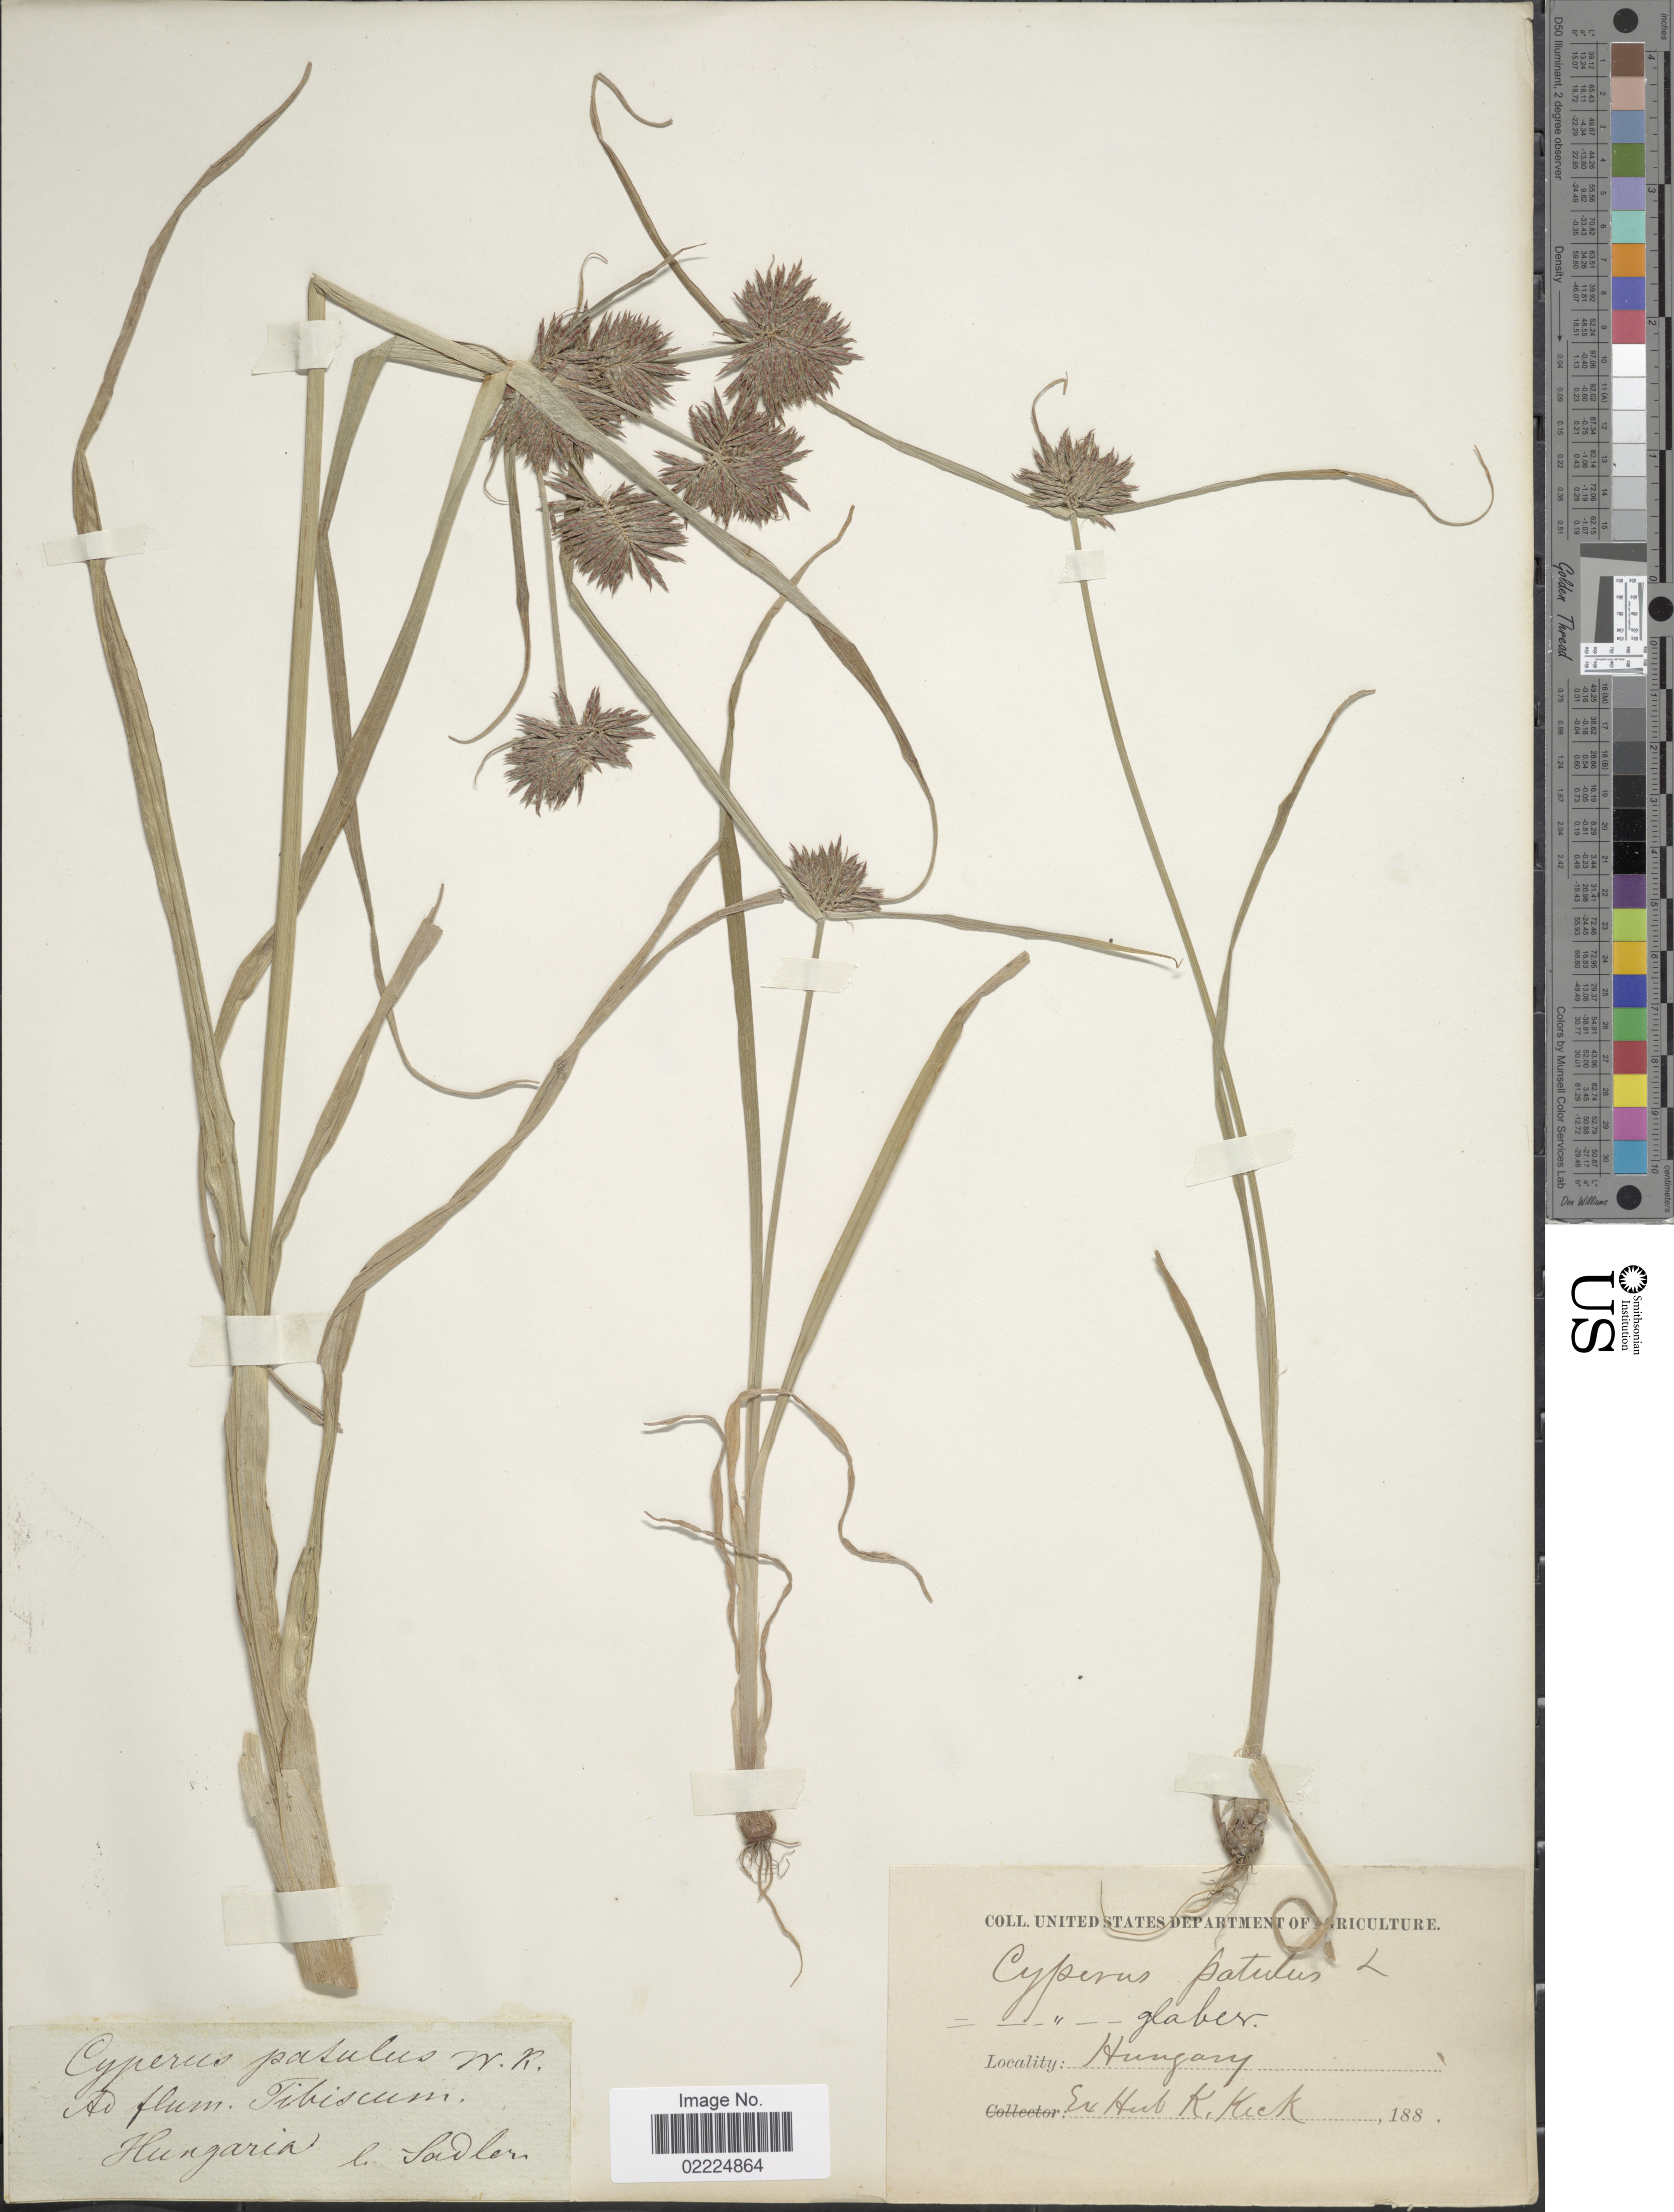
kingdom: Plantae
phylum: Tracheophyta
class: Liliopsida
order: Poales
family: Cyperaceae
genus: Cyperus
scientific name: Cyperus glaber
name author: L.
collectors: -. Sadler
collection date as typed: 188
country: Hungary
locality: Hungary. Hungaria. Ad flum.